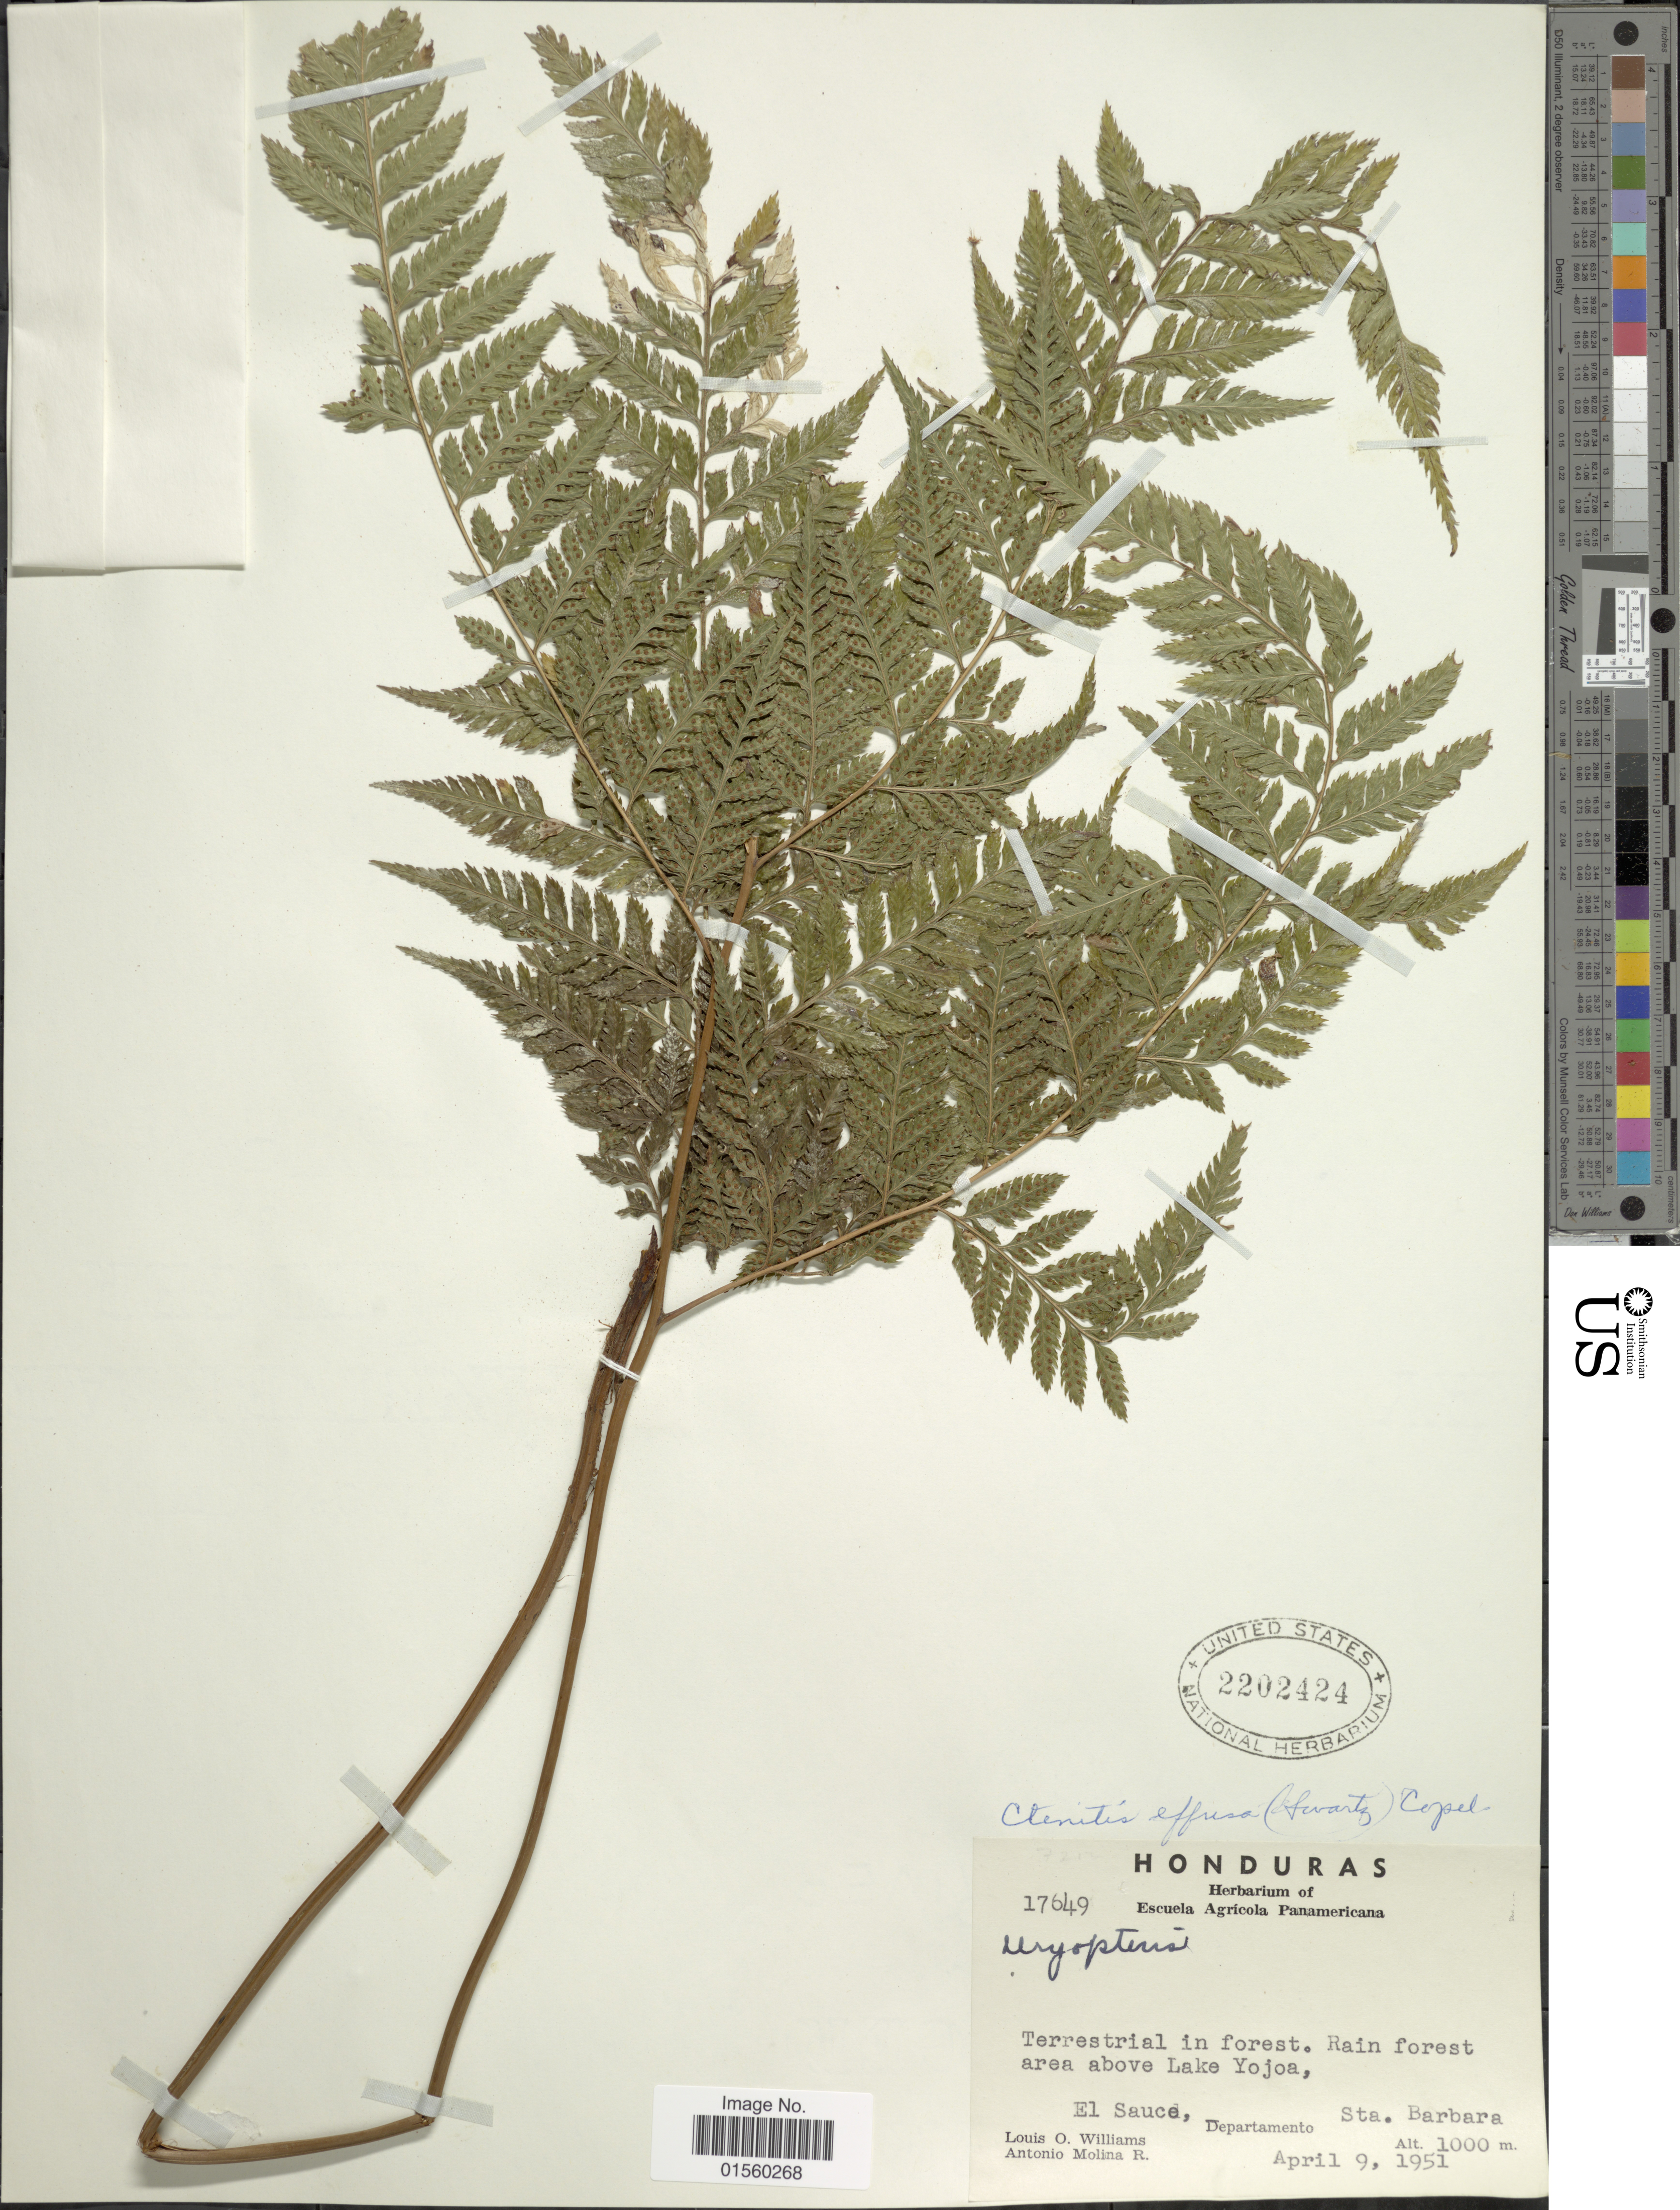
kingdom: Plantae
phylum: Tracheophyta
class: Polypodiopsida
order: Polypodiales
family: Dryopteridaceae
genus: Parapolystichum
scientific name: Parapolystichum effusum var. effusum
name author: (Sw.) Ching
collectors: L. O. Williams & A. Molina R.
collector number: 17649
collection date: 1951-04-09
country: Honduras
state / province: Santa Bárbara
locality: Teerestrial in forest. Rain forest area above Lake Yojoa, El Sauce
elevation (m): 1000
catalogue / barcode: US 2202424